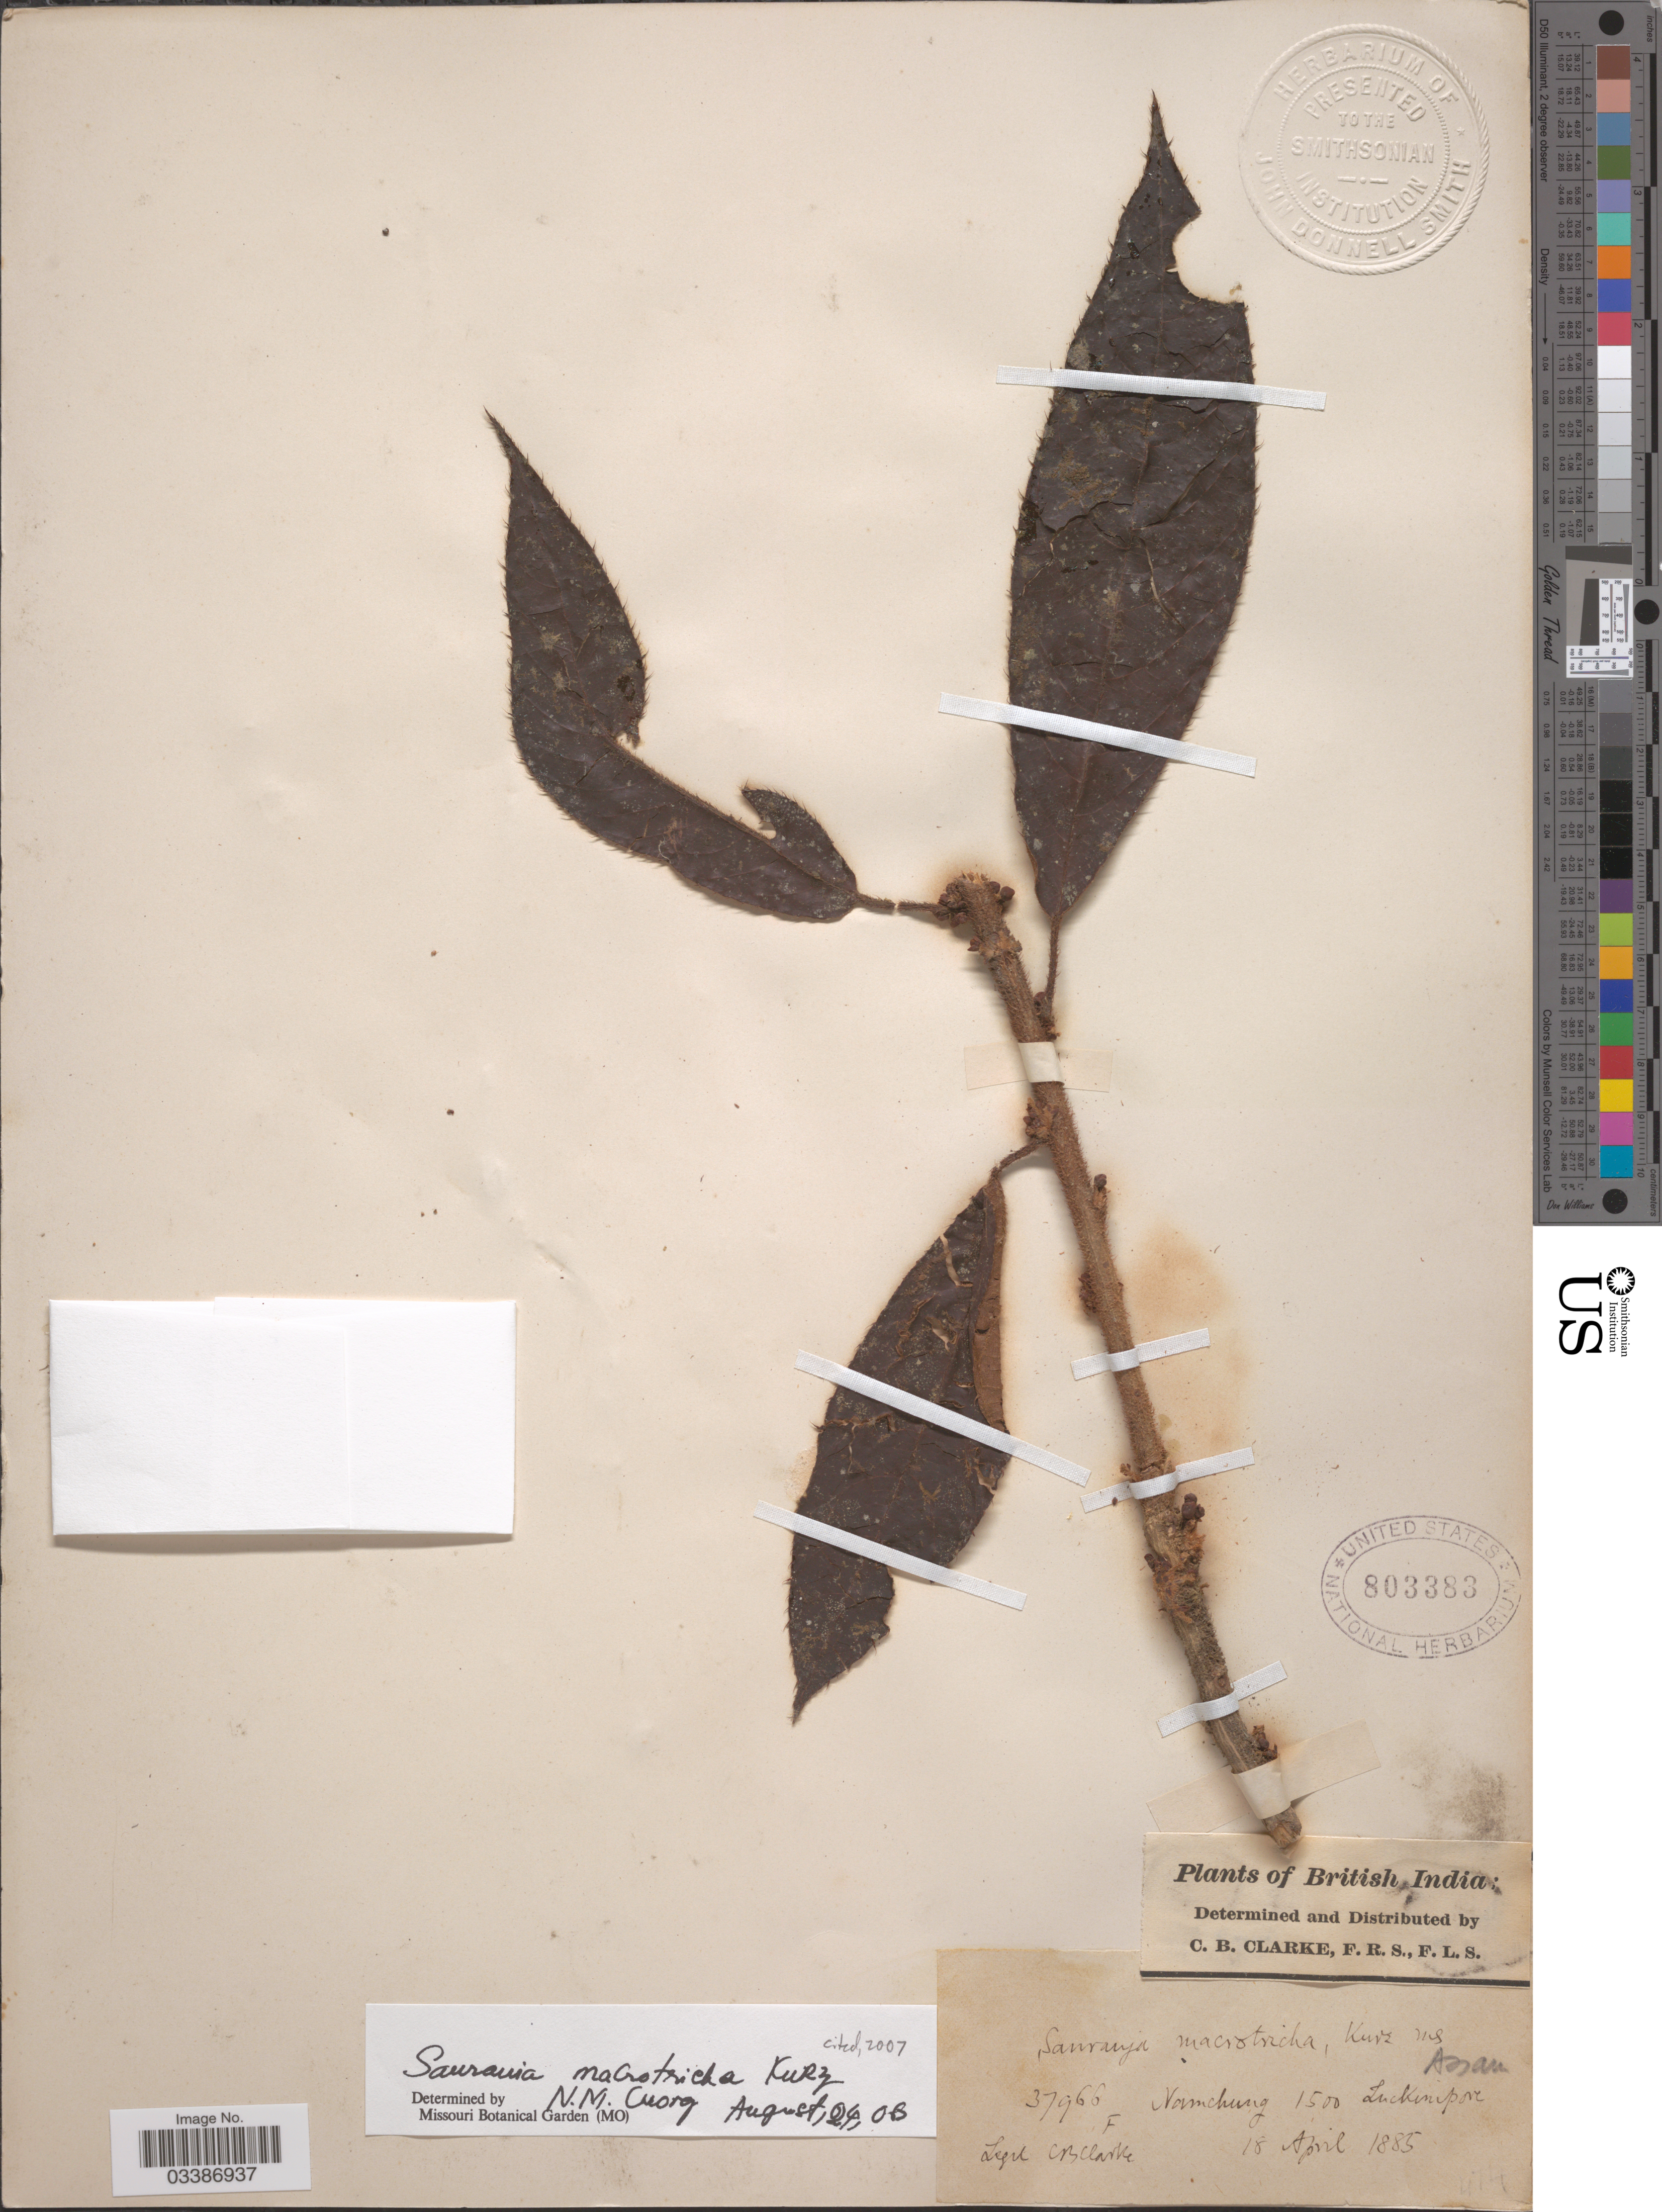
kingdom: Plantae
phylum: Tracheophyta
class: Magnoliopsida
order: Ericales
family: Actinidiaceae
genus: Saurauia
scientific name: Saurauia macrotricha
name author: Kurz ex Dyer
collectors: C. B. Clarke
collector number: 37966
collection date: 1885-04-18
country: India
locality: British India. Namchung Luckimpore.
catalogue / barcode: US 803383